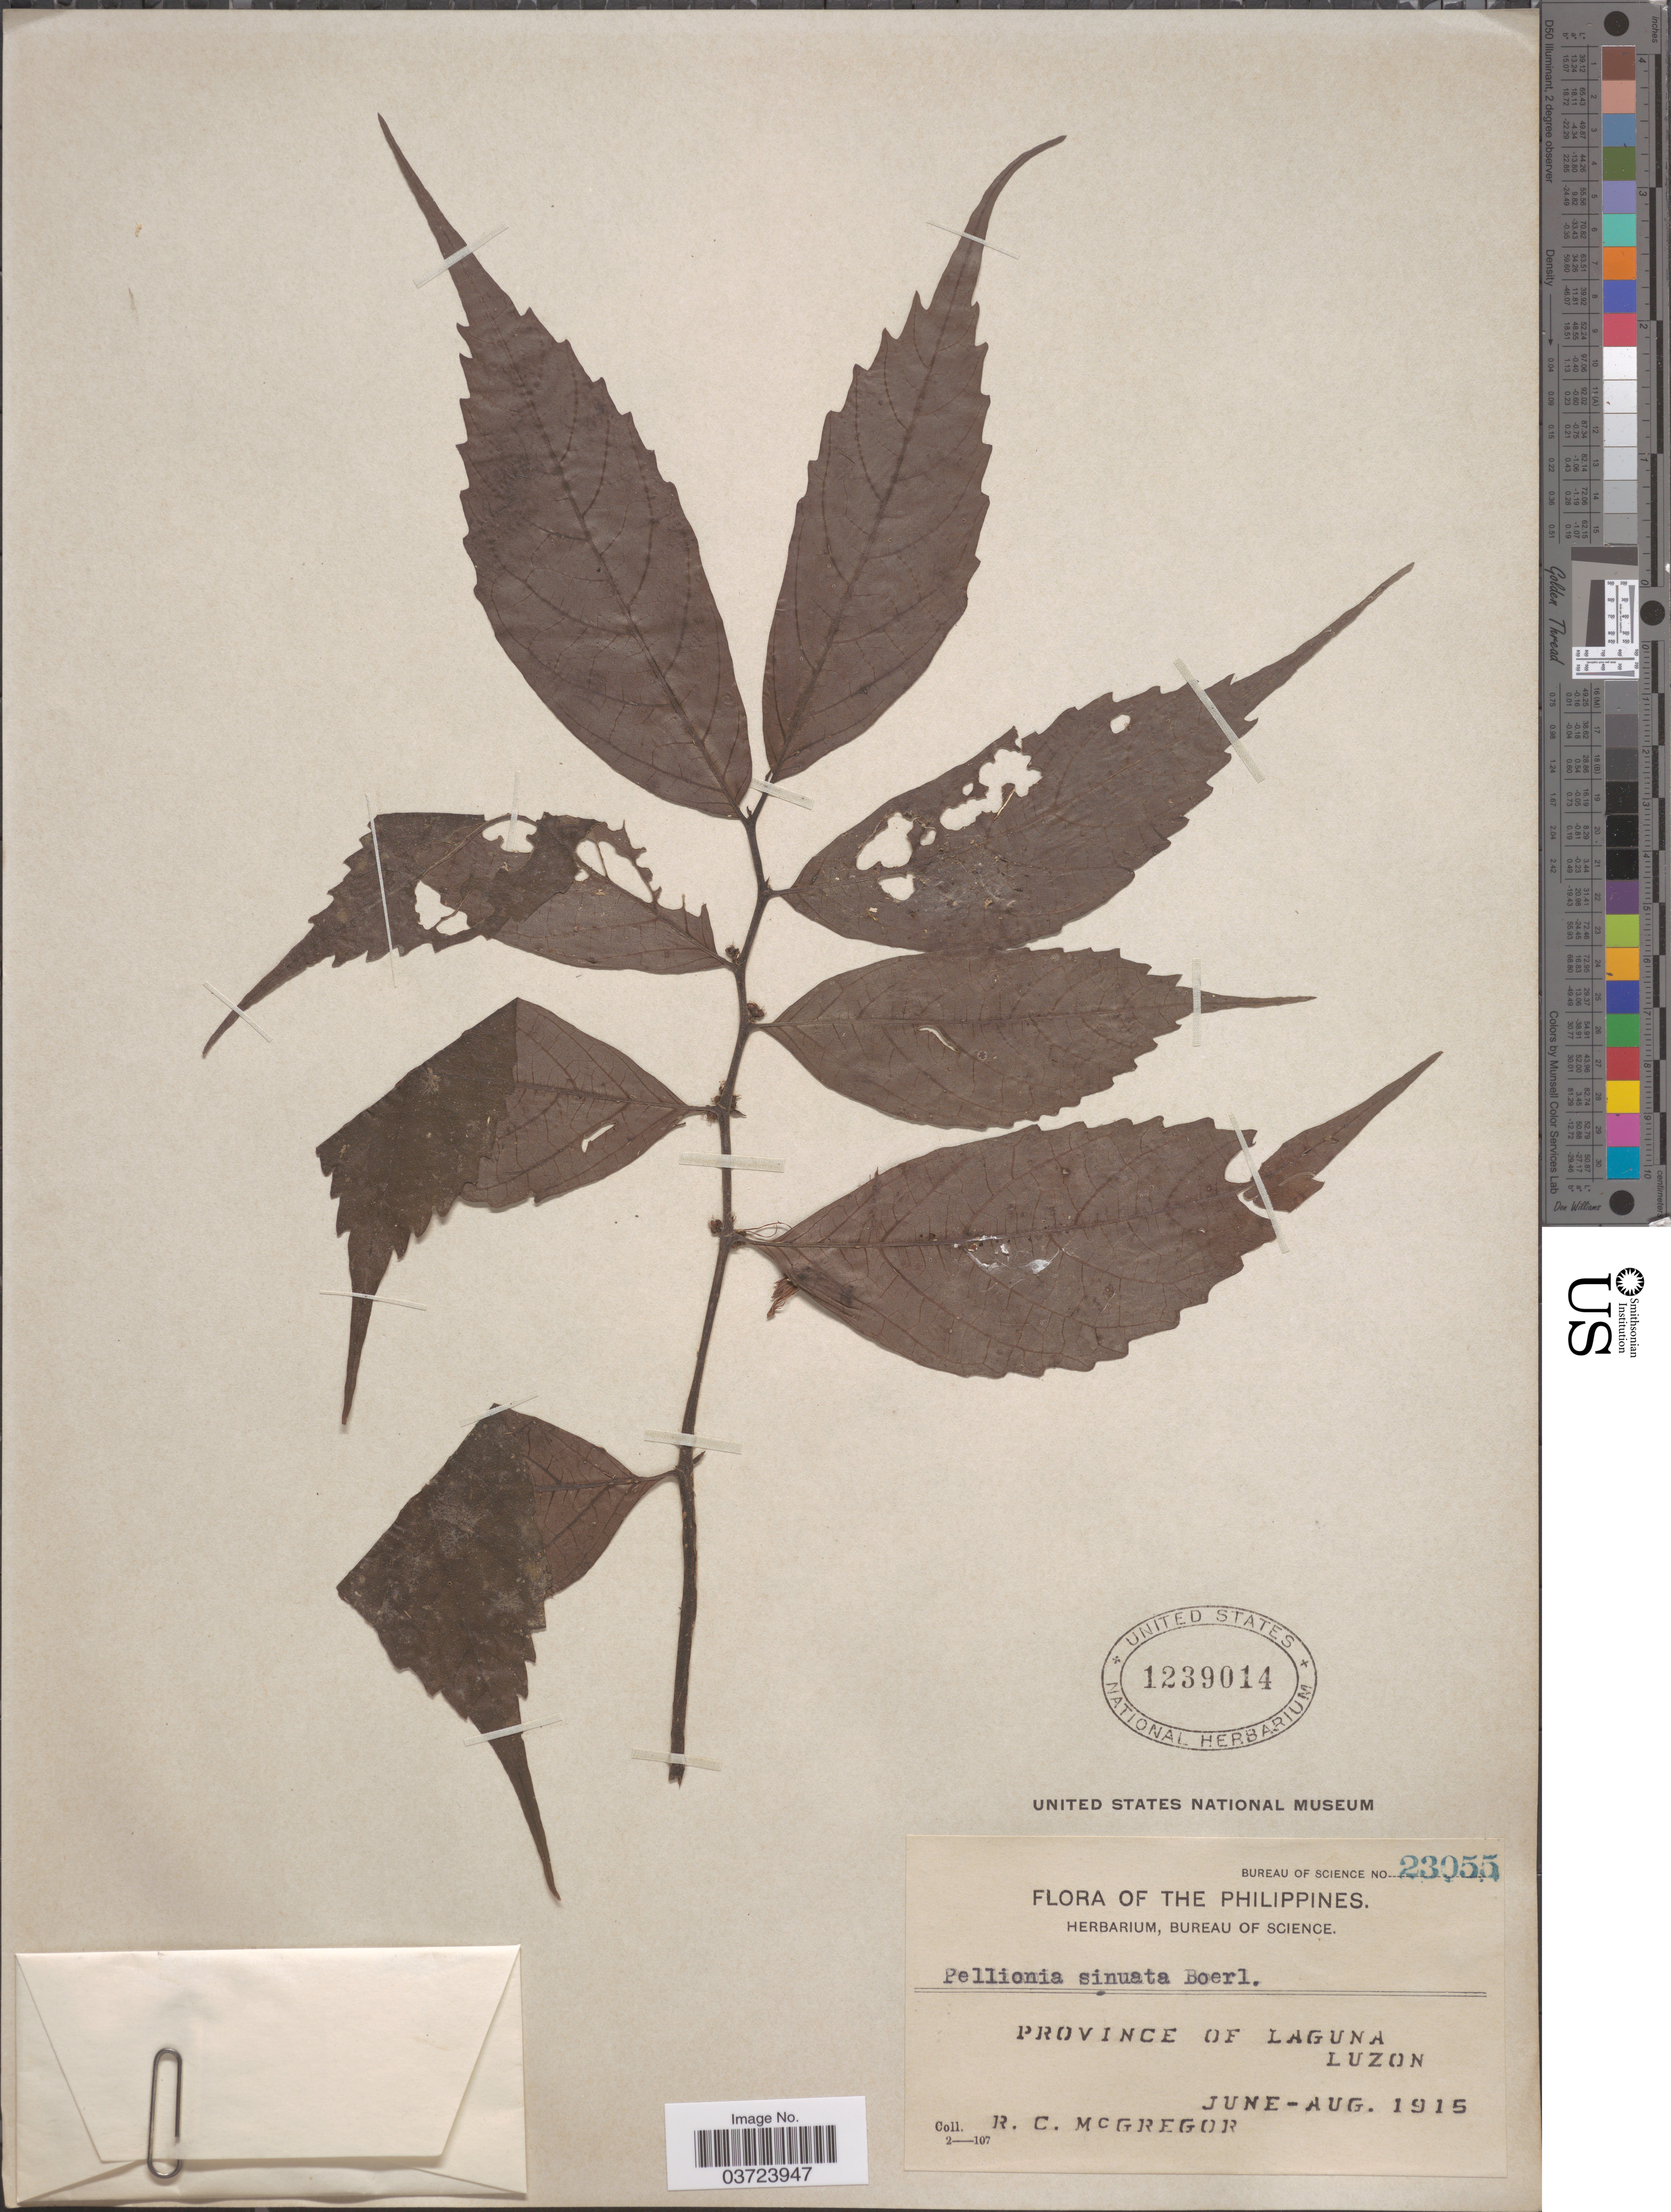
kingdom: Plantae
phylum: Tracheophyta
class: Magnoliopsida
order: Rosales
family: Urticaceae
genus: Elatostema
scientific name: Elatostema sinuatum var. sinuatum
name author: (Blume) Hassk.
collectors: R. C. McGregor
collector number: Bureau of Science 23055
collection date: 1915-06/1915-08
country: Philippines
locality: Province of Laguna. Luzon.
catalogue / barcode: US 1239014